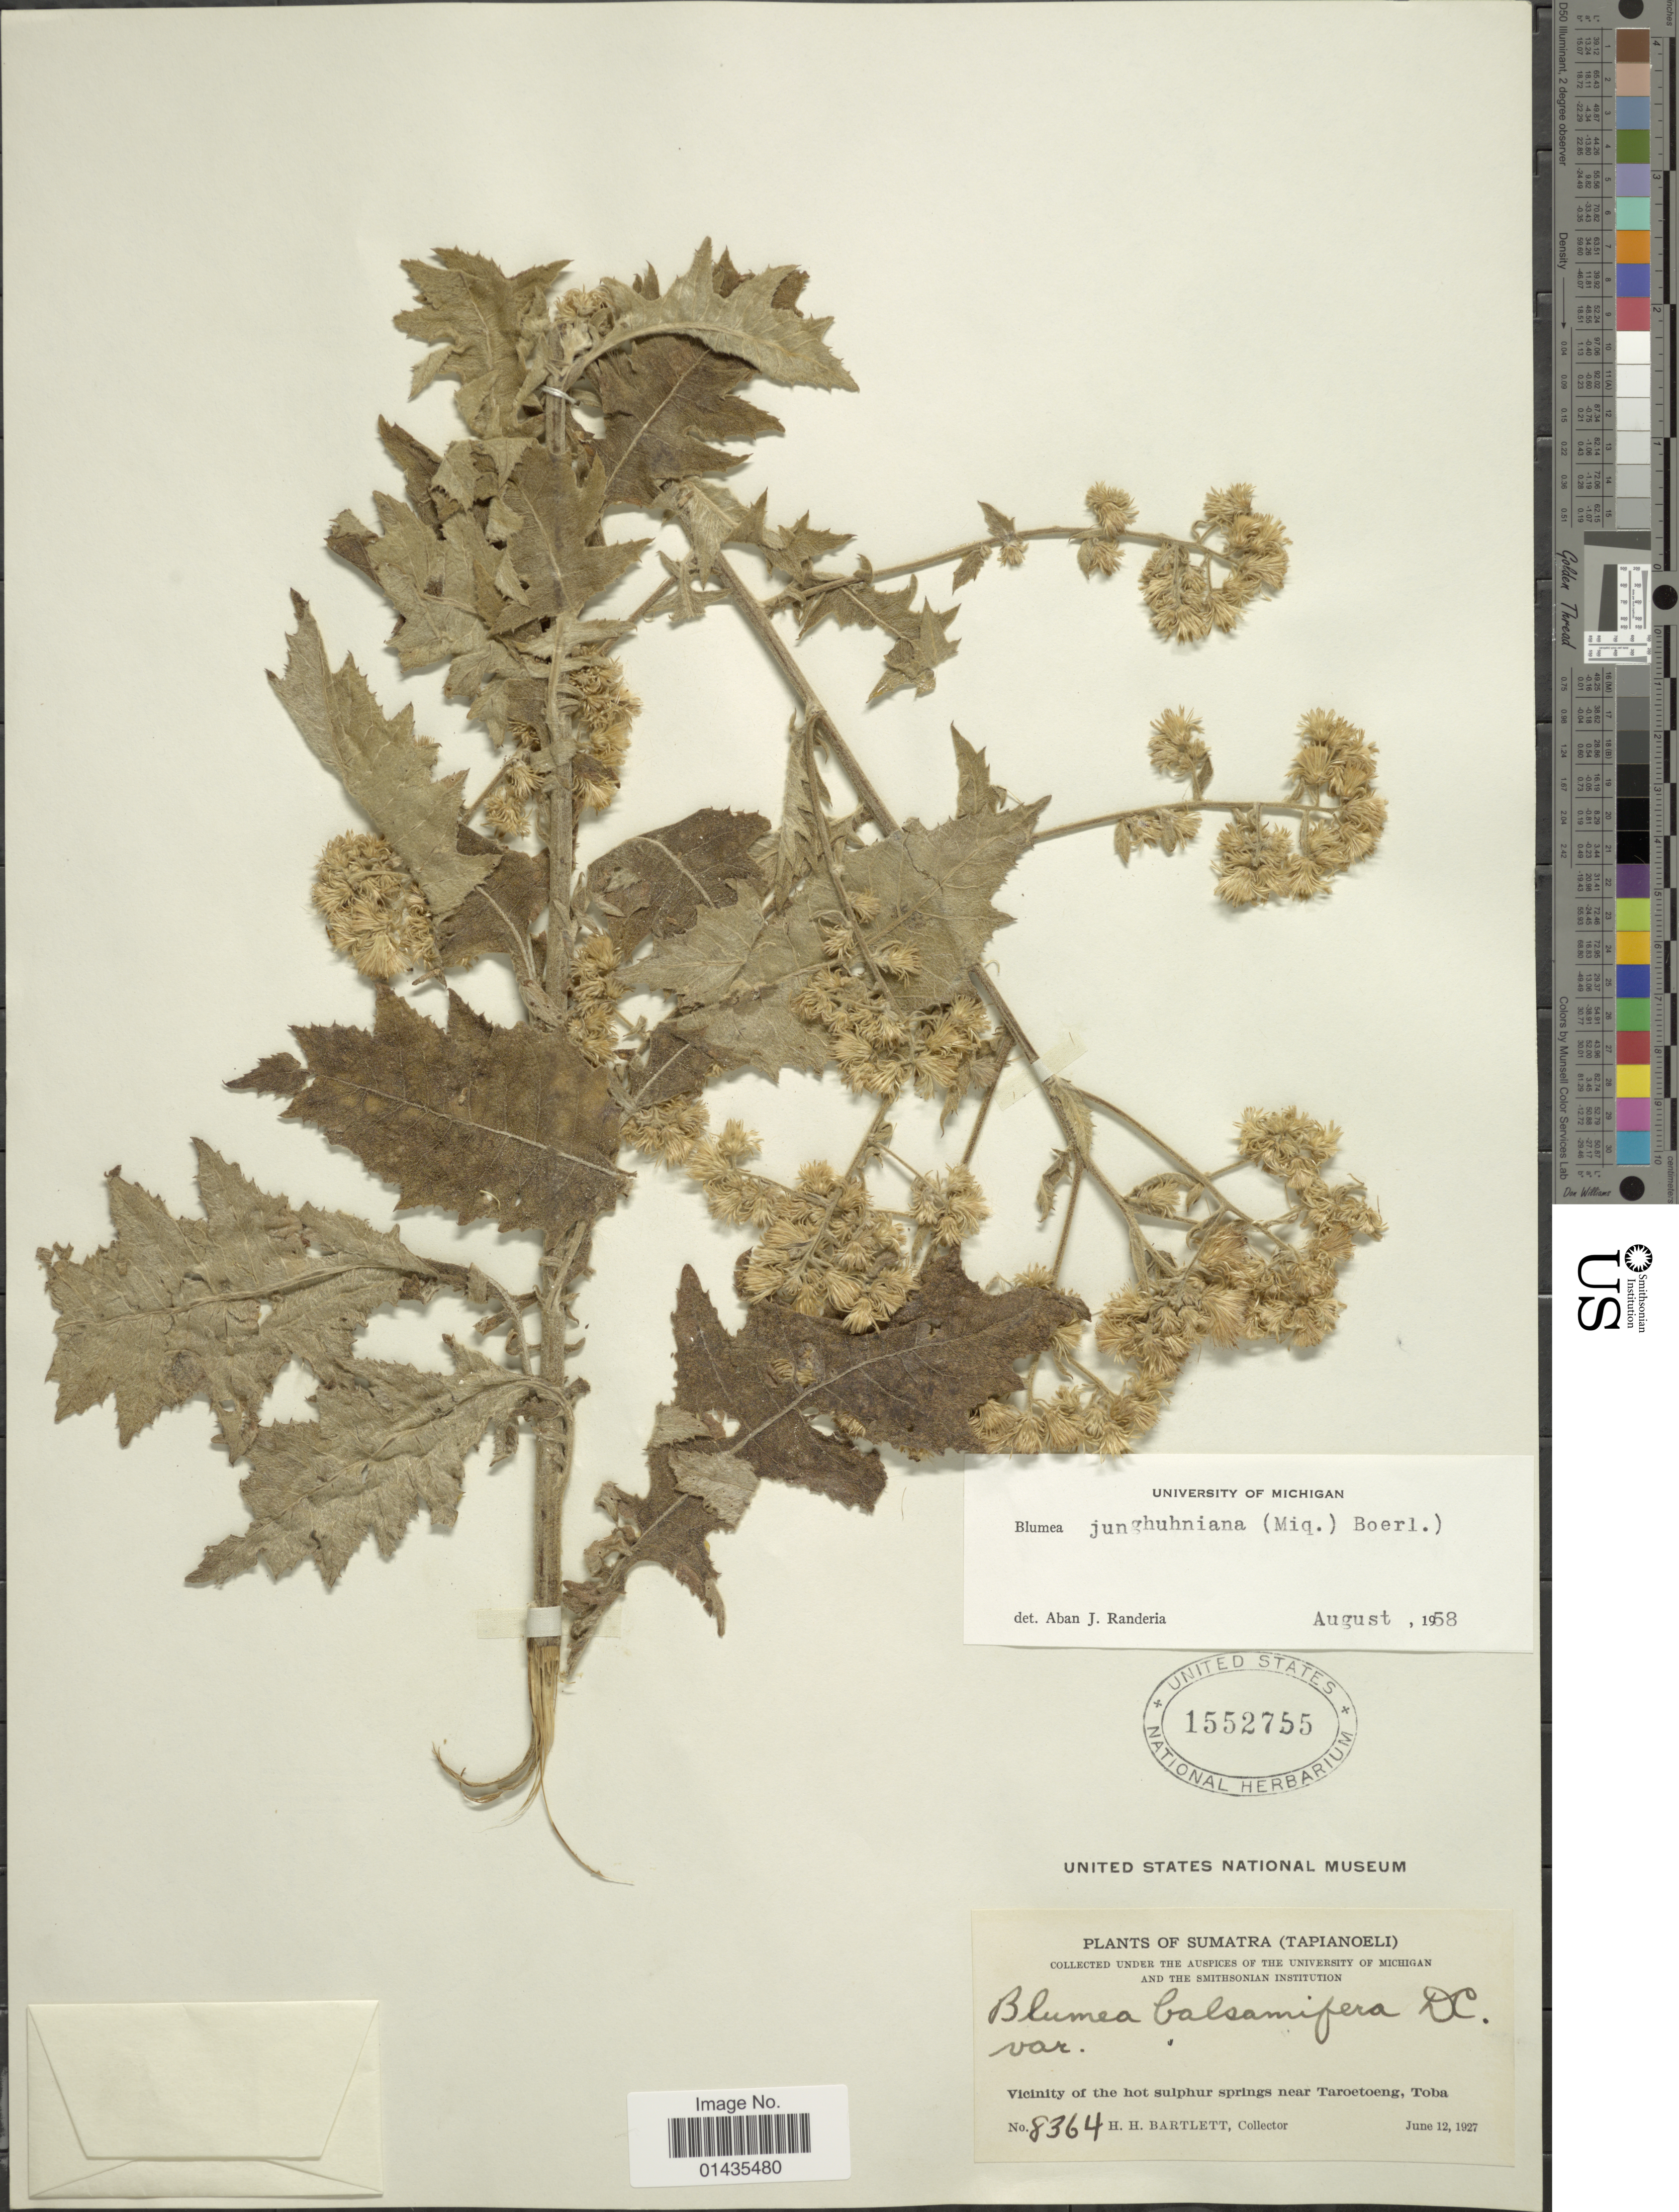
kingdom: Plantae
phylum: Tracheophyta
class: Magnoliopsida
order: Asterales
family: Asteraceae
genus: Blumea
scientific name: Blumea junghuhniana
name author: (Miq.) Boerl.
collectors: H. H. Bartlett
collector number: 8364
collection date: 1927-06-12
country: Indonesia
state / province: Sumatra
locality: Tapianoeli, Vicinity of the hot sulphur springs near Taroetoeng, Toba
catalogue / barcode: US 1552755